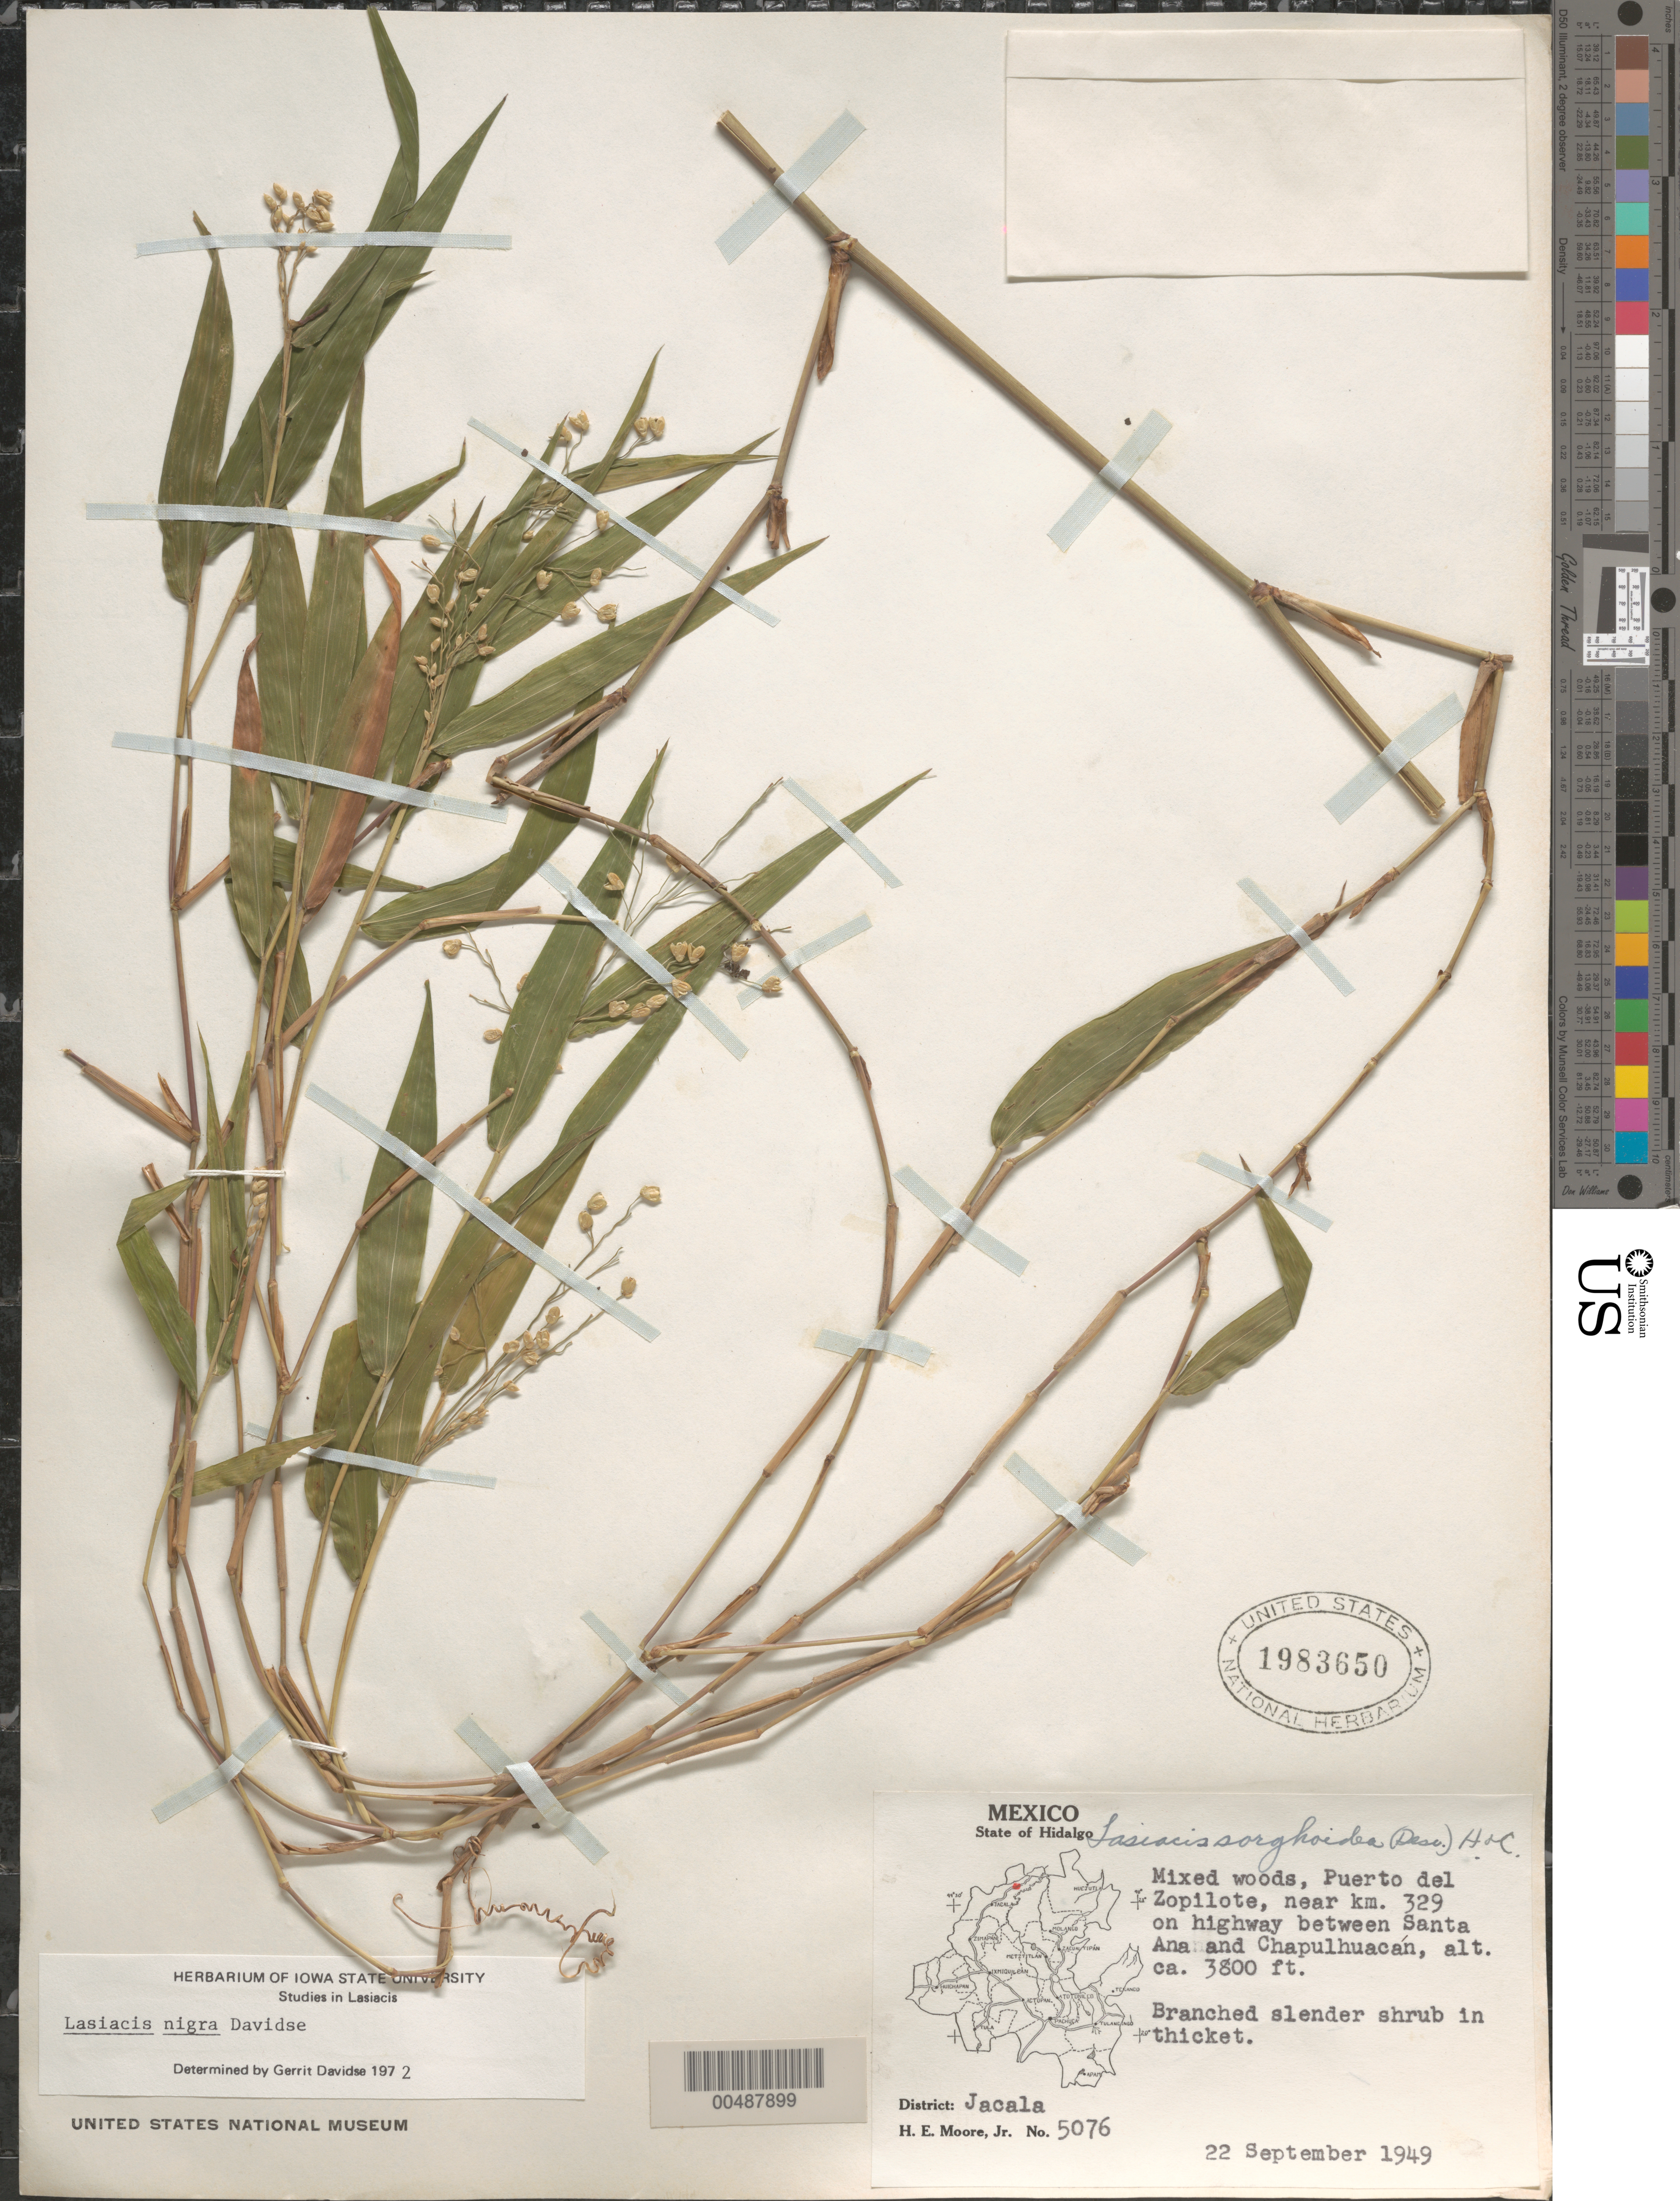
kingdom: Plantae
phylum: Tracheophyta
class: Liliopsida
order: Poales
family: Poaceae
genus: Lasiacis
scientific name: Lasiacis maxonii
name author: Swallen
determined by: Davidse, Gerrit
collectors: H. E. Moore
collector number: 5076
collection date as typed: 22 Sep 1949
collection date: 1949-09-22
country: Mexico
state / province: Hidalgo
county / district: Jacala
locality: Puerto del Zopilote, near km 329 on hwy between Santa Ana & Chapulhuacán, Dist: Jacala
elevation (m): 1158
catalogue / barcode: US 1983650